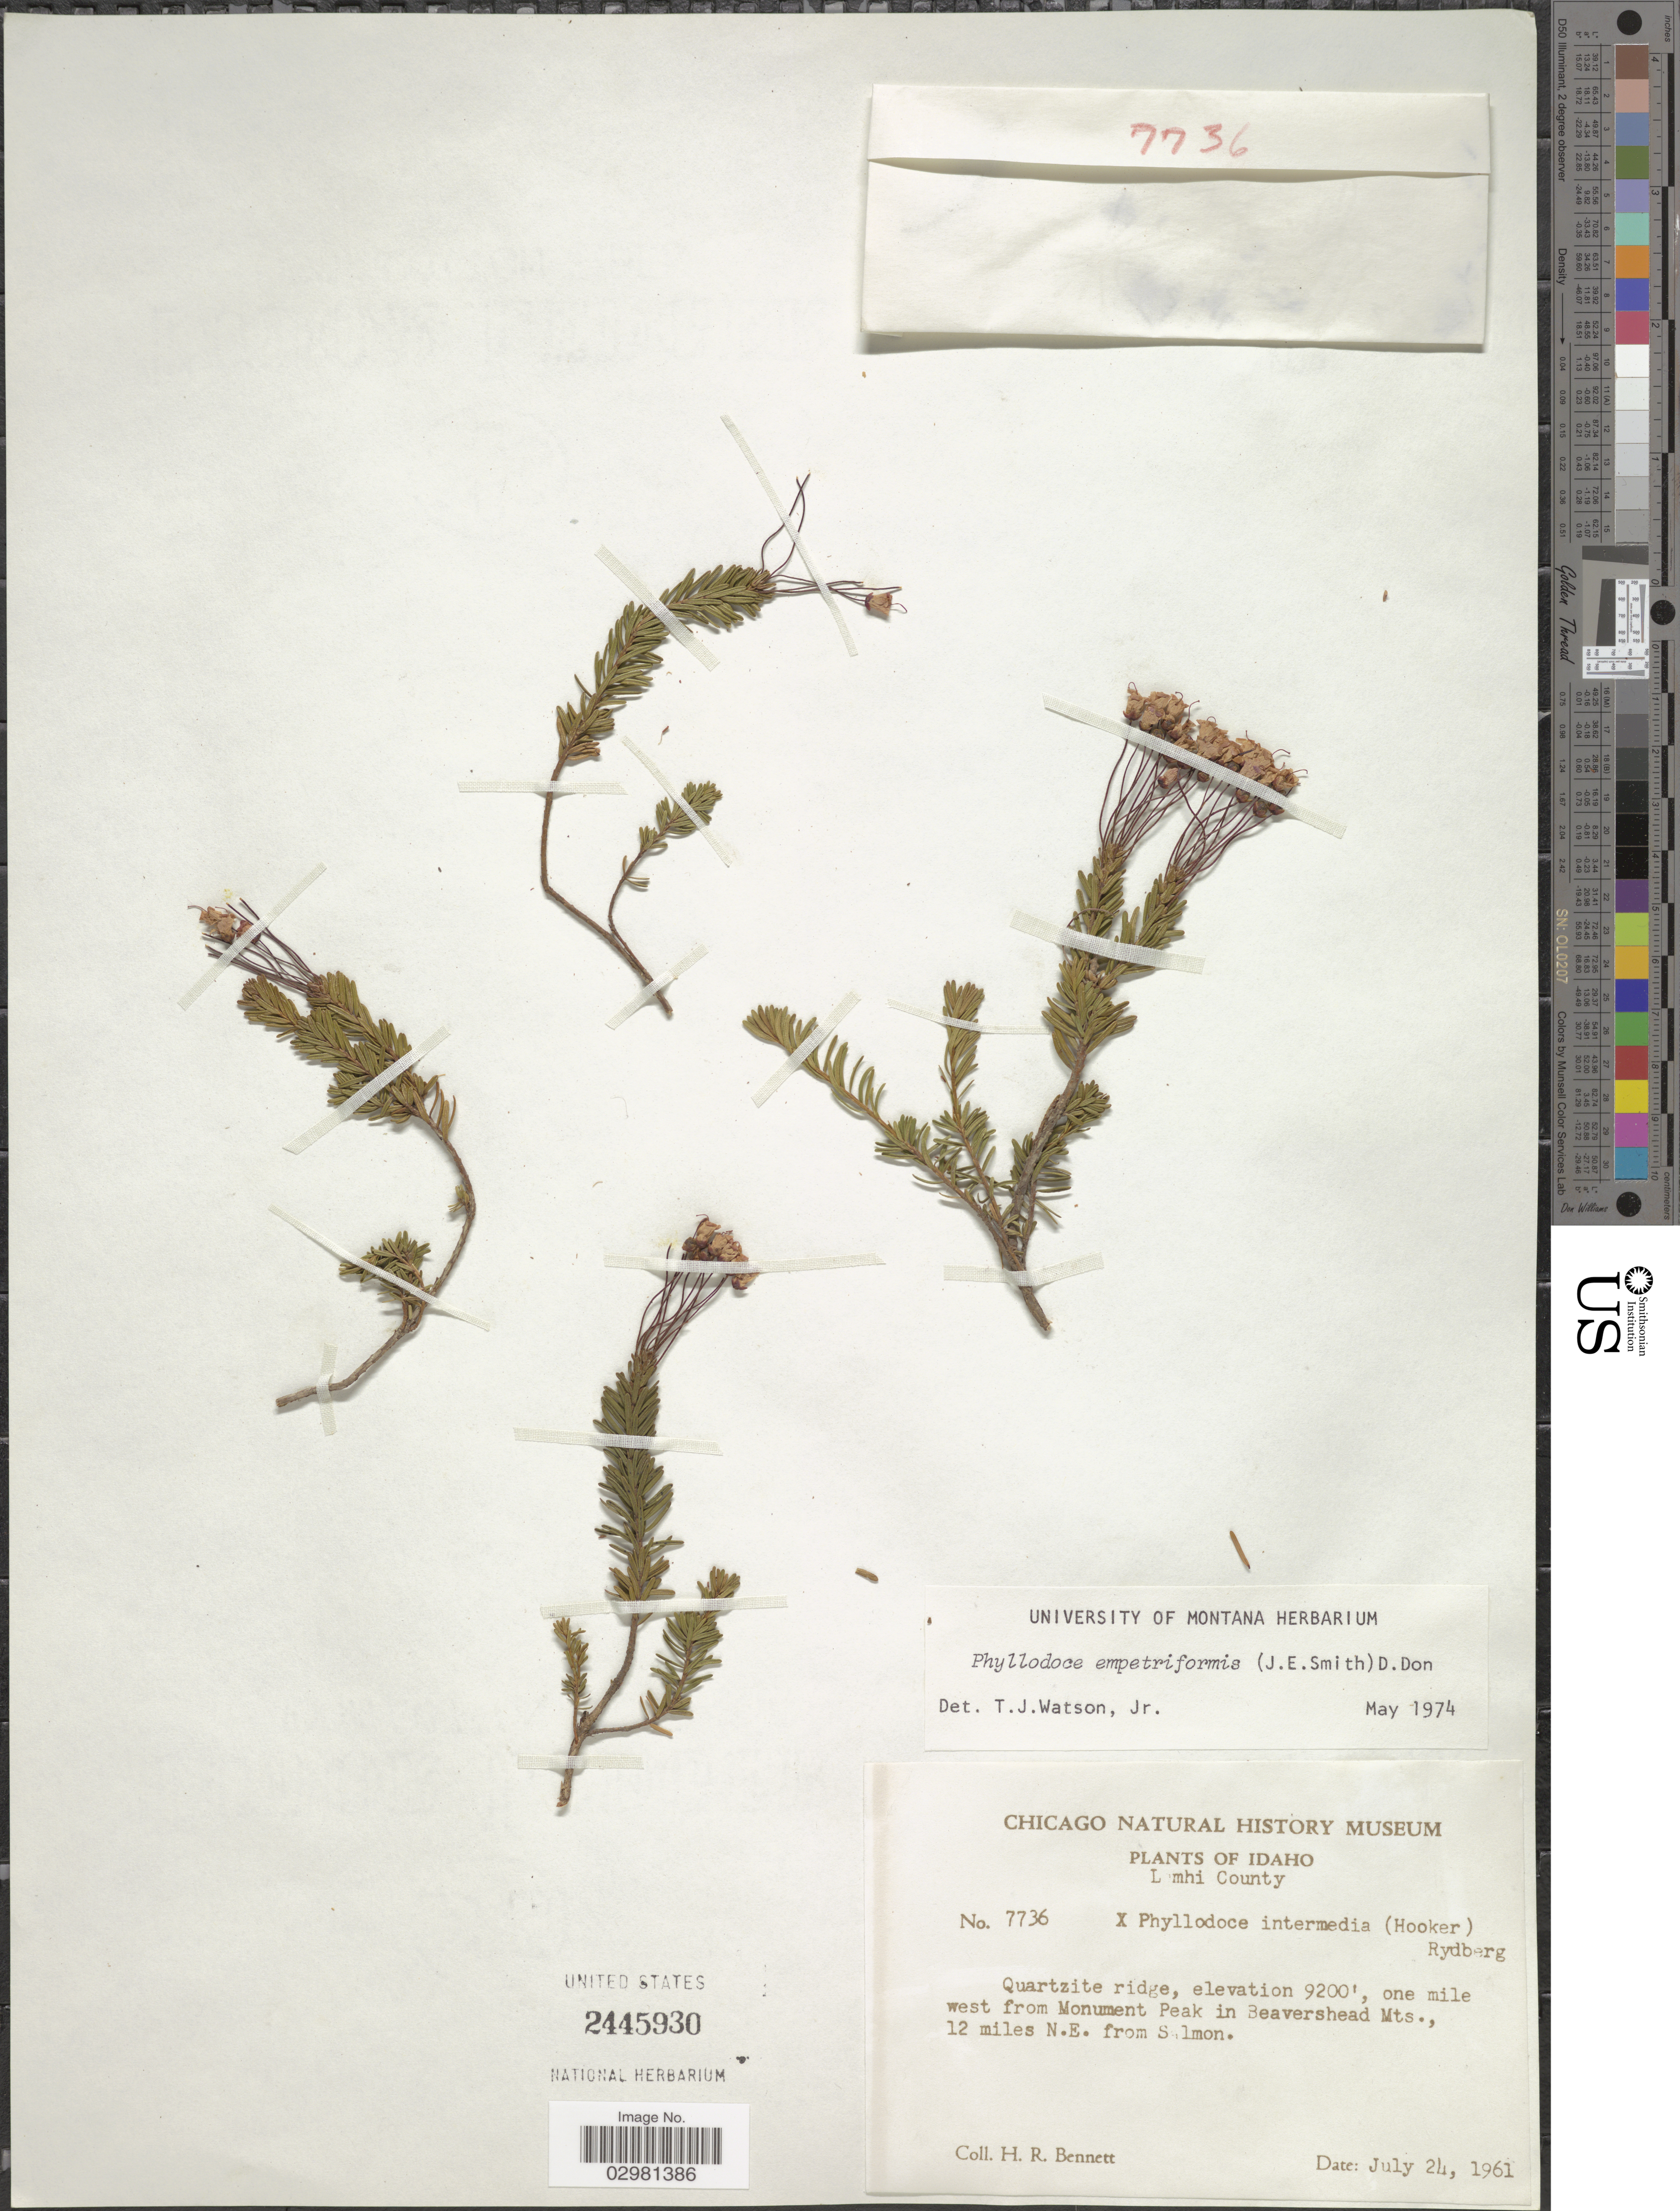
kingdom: Plantae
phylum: Tracheophyta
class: Magnoliopsida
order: Ericales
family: Ericaceae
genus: Phyllodoce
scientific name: Phyllodoce empetiformis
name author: (Small) D. Don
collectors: H. R. Bennett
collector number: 7736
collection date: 1961-07-24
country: United States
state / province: Idaho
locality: Lemhi County, Quartzite ridge, one mile west from Monument Peak in Beavershed Mts., 12 miles N.E. from Salmon.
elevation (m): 2804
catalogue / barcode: US 2445930